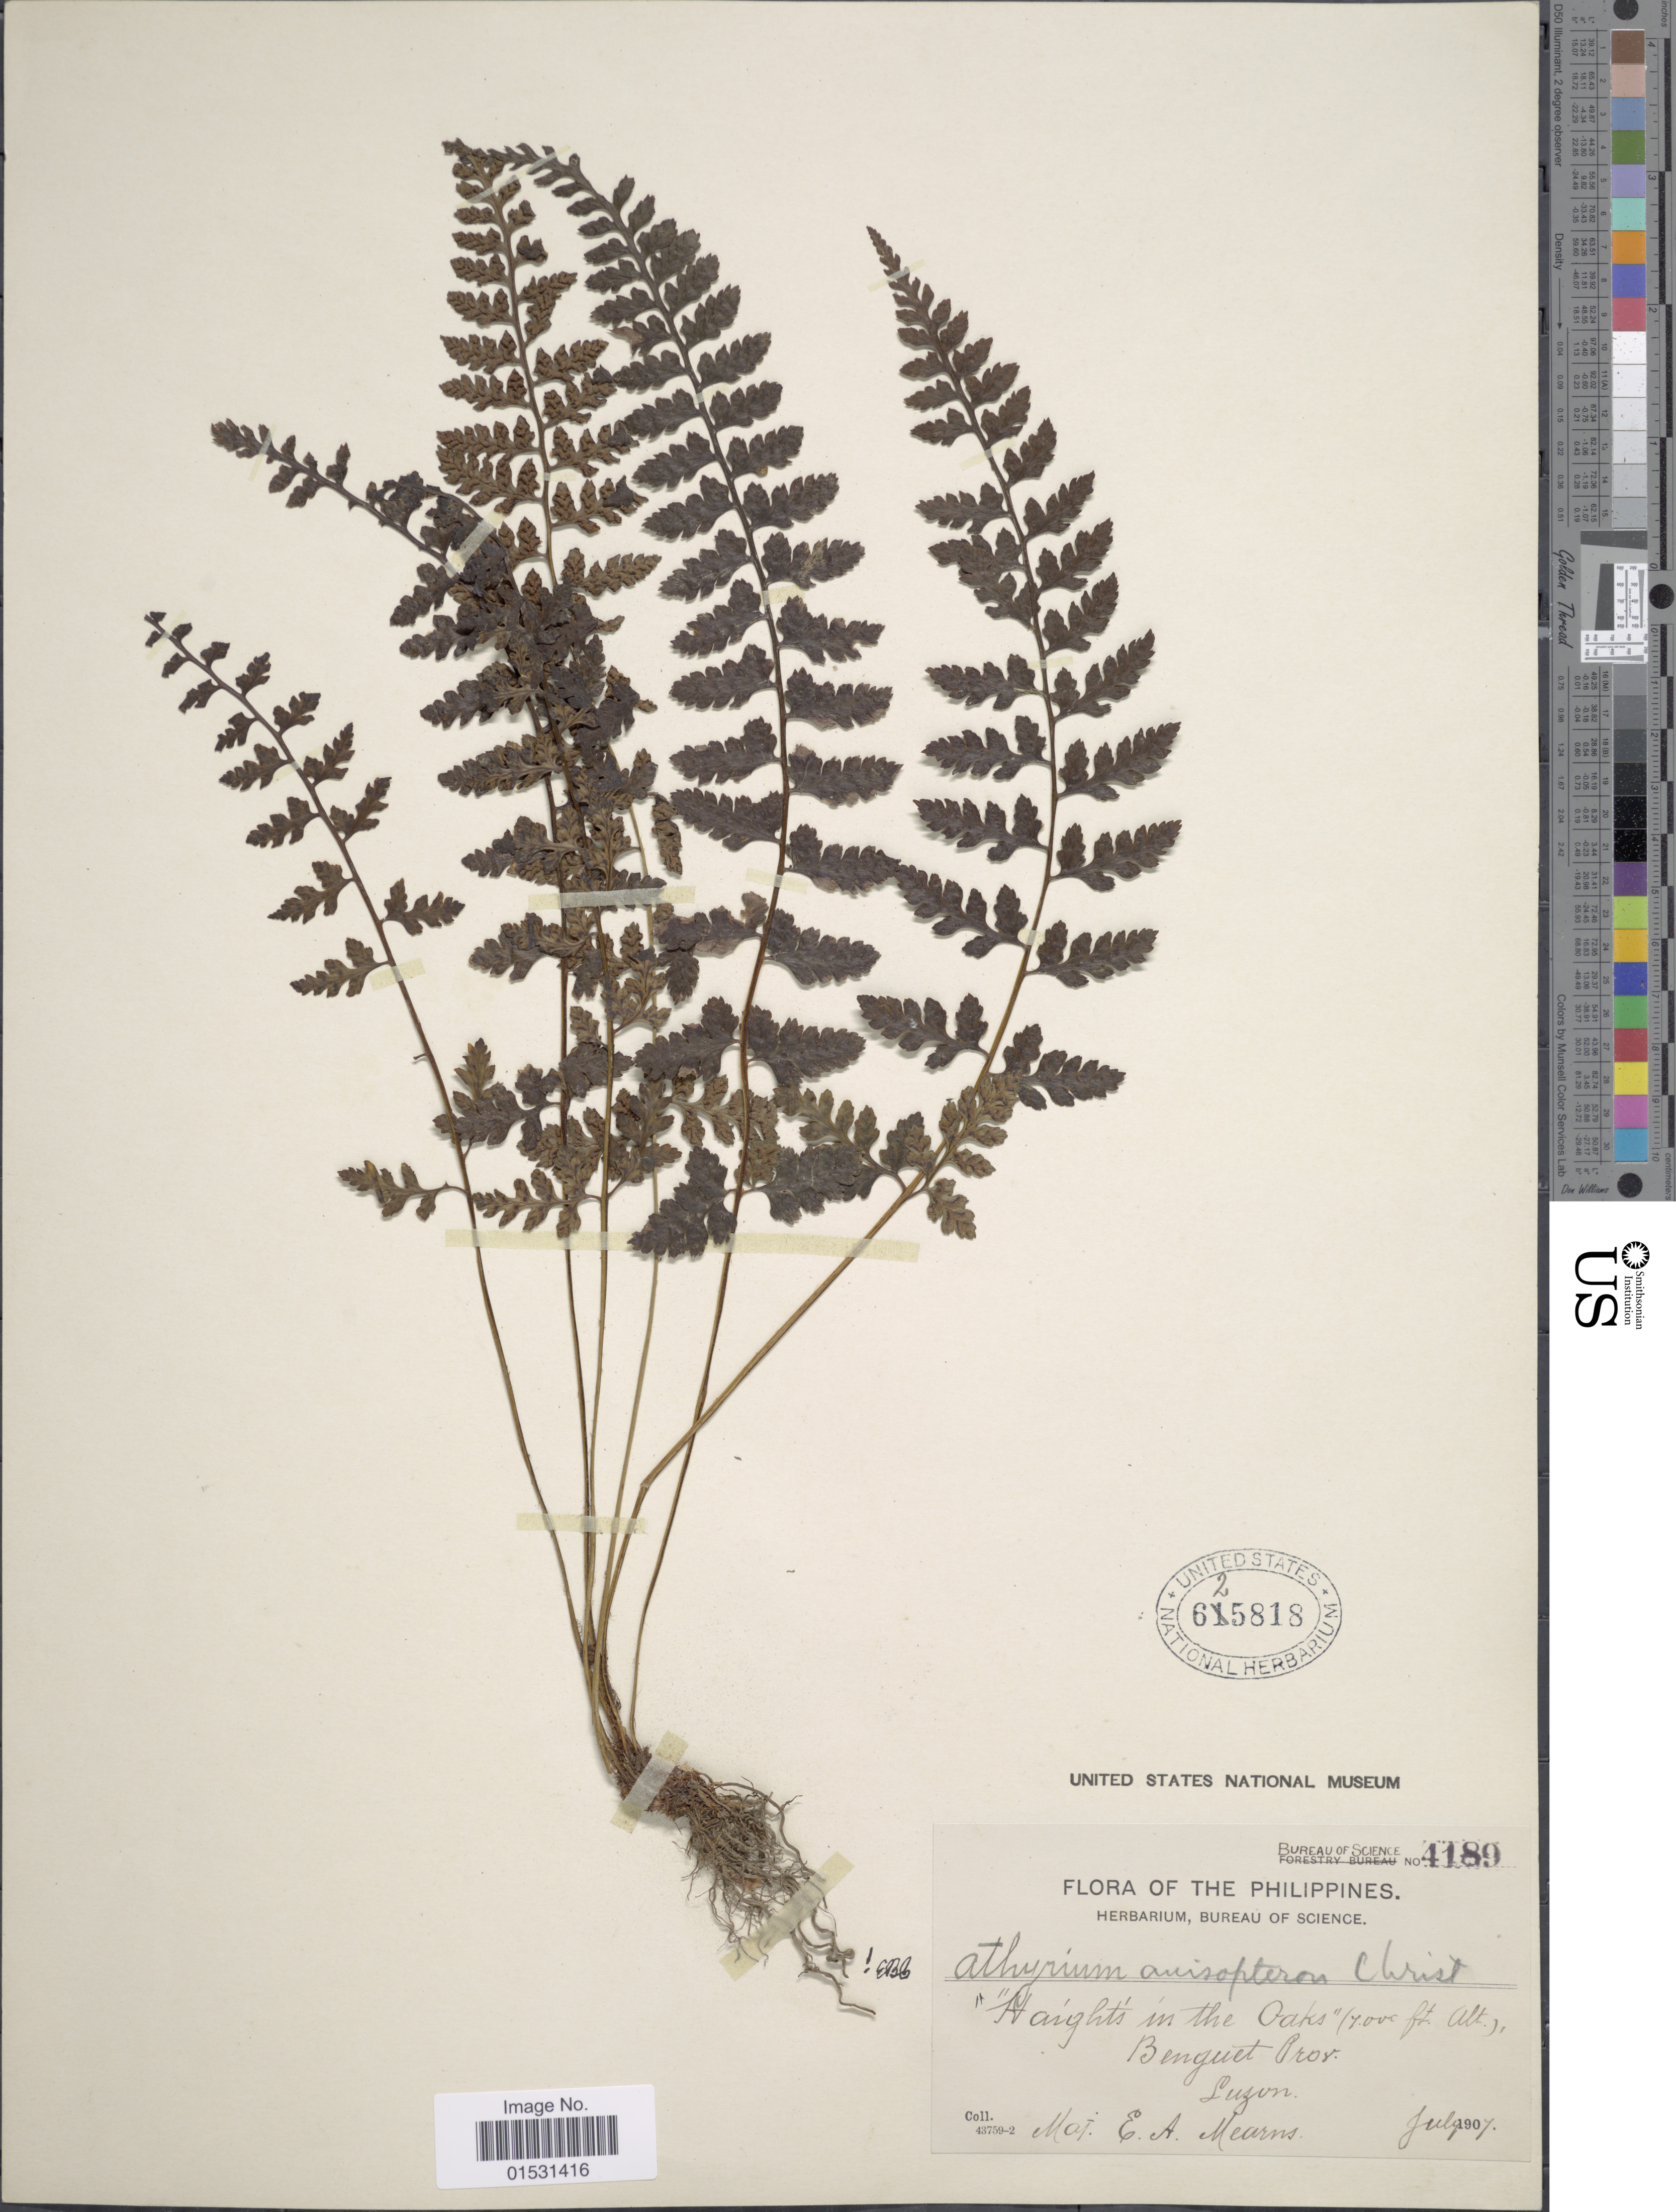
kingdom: Plantae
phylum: Tracheophyta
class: Polypodiopsida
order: Polypodiales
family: Athyriaceae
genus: Athyrium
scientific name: Athyrium anisopterum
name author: Christ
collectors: E. A. Mearns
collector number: Bureau of Science 4189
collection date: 1907-07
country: Philippines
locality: Haights in the Oaks. benguet Prov. Luzon.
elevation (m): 2134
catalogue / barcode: US 625818